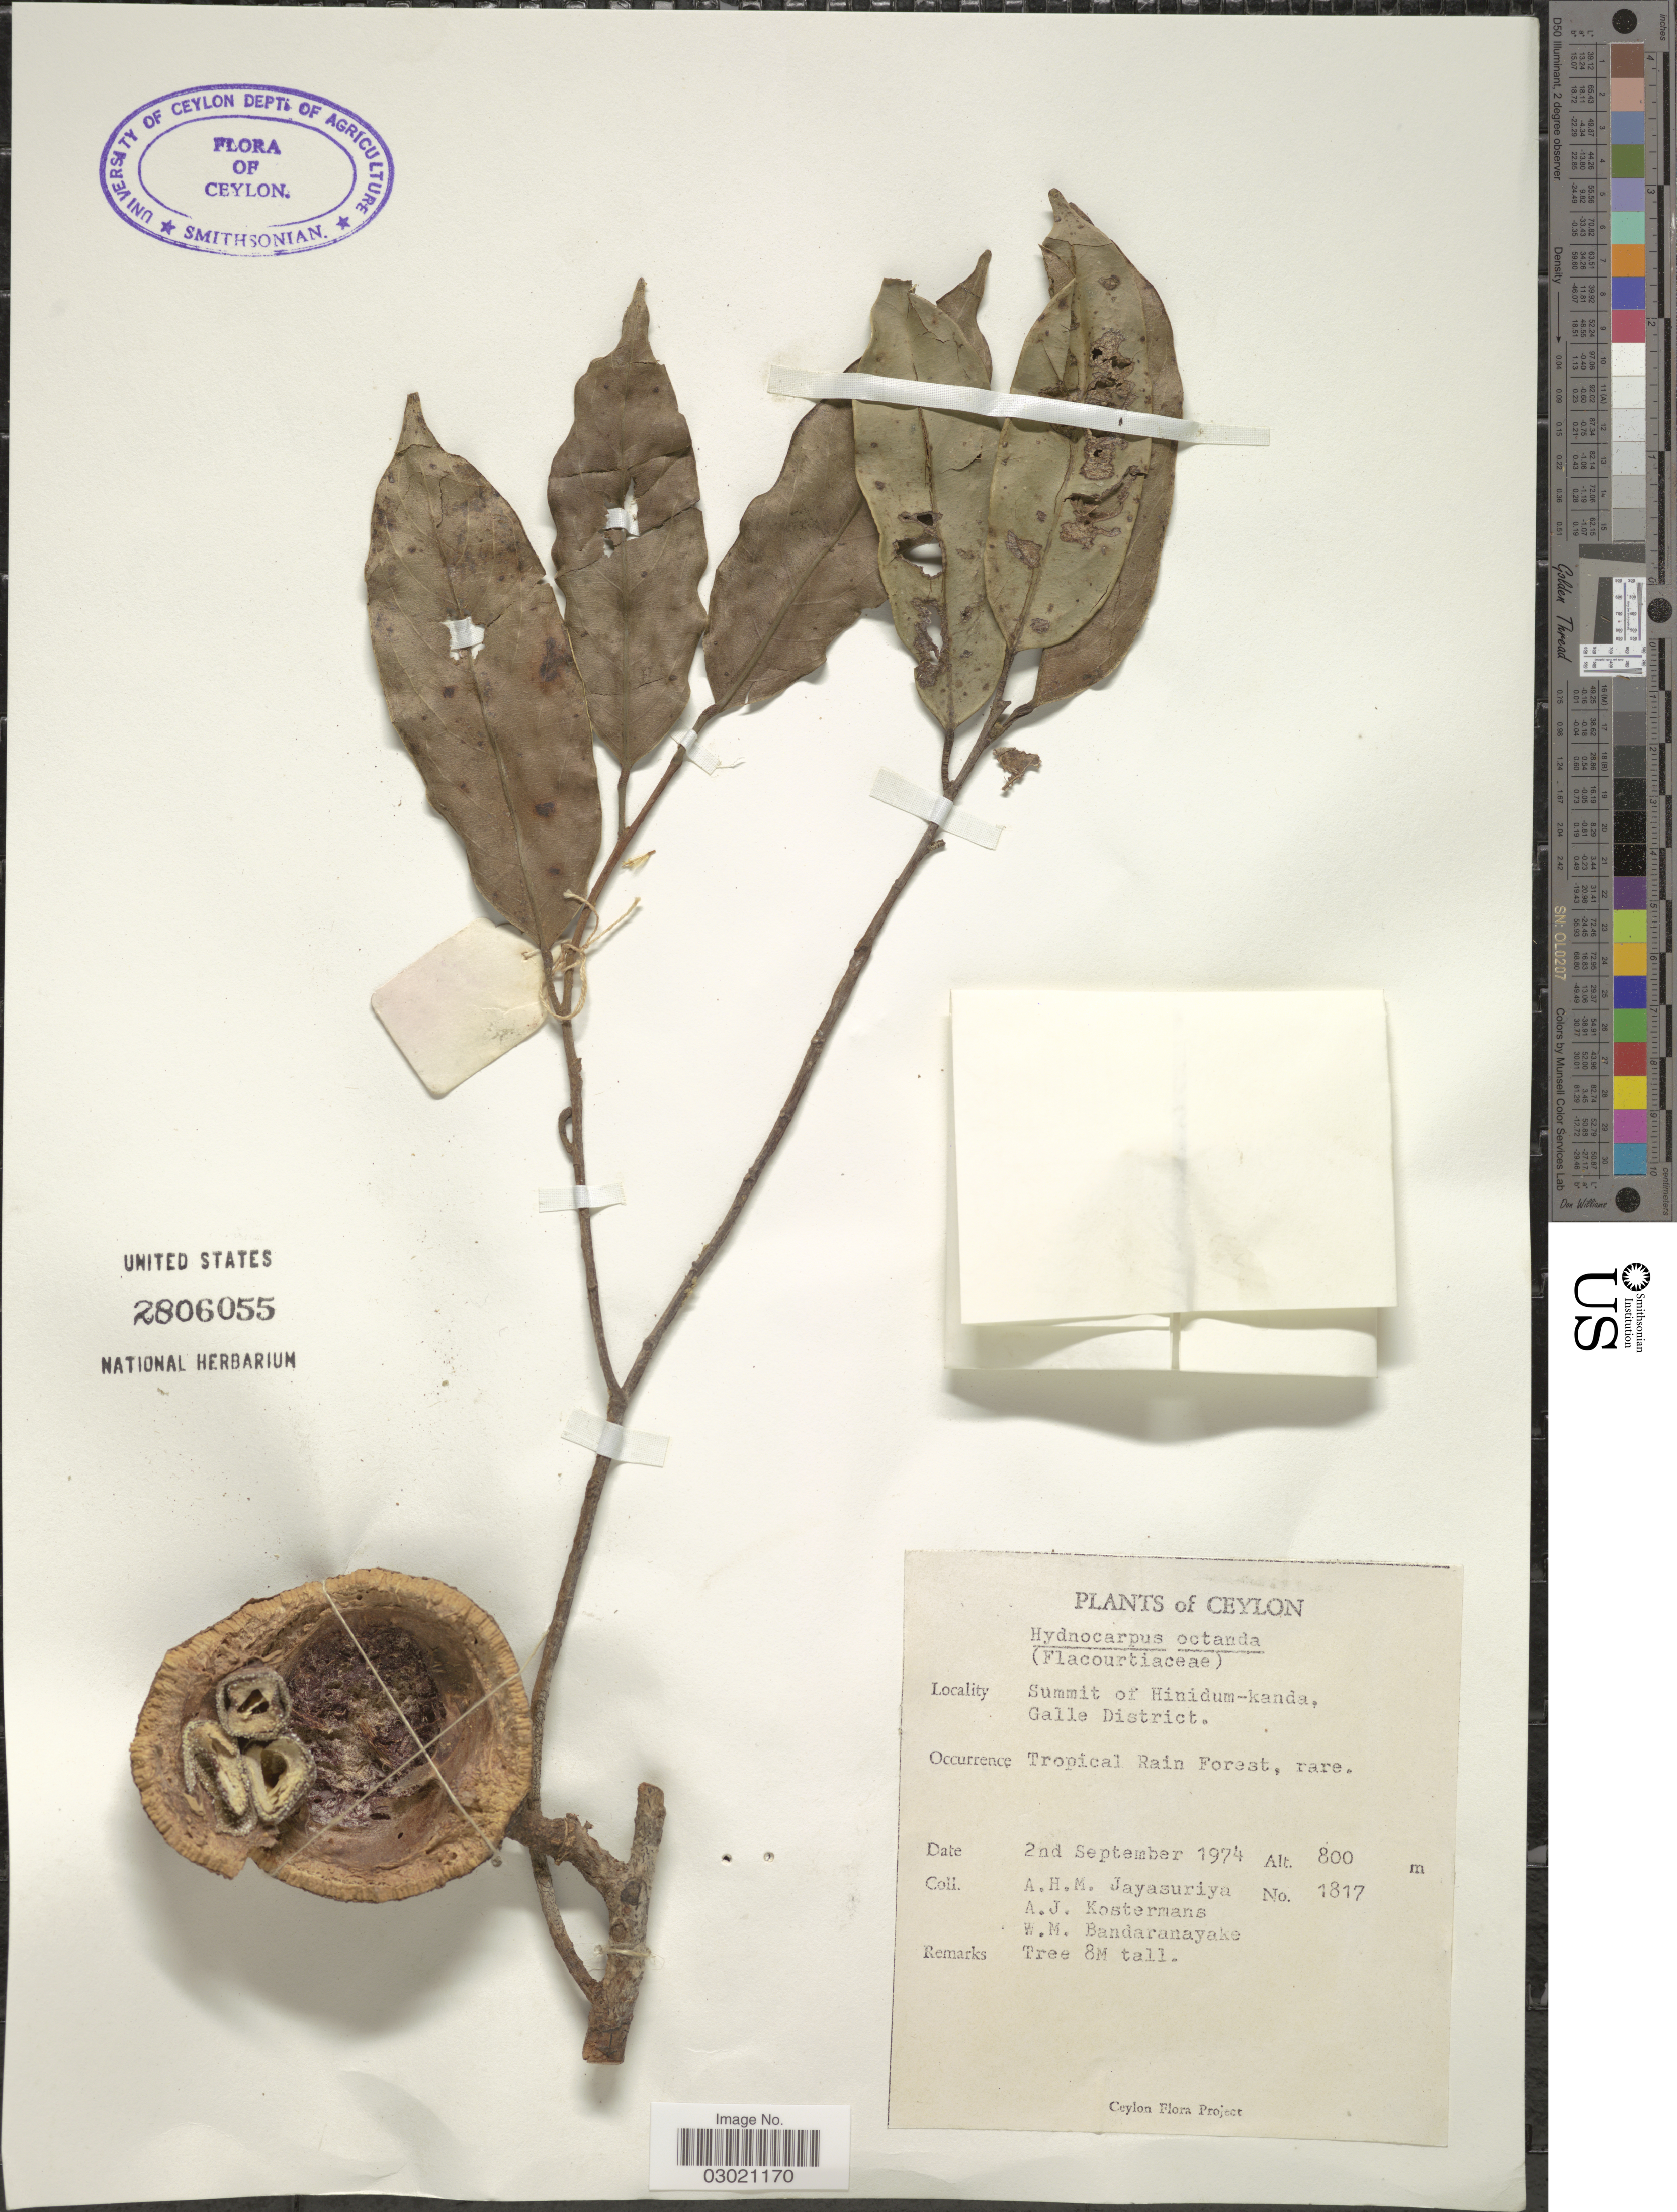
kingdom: Plantae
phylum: Tracheophyta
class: Magnoliopsida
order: Malpighiales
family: Achariaceae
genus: Hydnocarpus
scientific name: Hydnocarpus octandrus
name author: Thwaites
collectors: A. Jayasuriya, A. J. G. Kostermans & W. Bandaranayake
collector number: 1817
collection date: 1974-09-02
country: Sri Lanka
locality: Ceylon, Summit of Hinidum-kanda, Galle District. Tropical Rain Forest, rare.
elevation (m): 800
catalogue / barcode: US 2806055